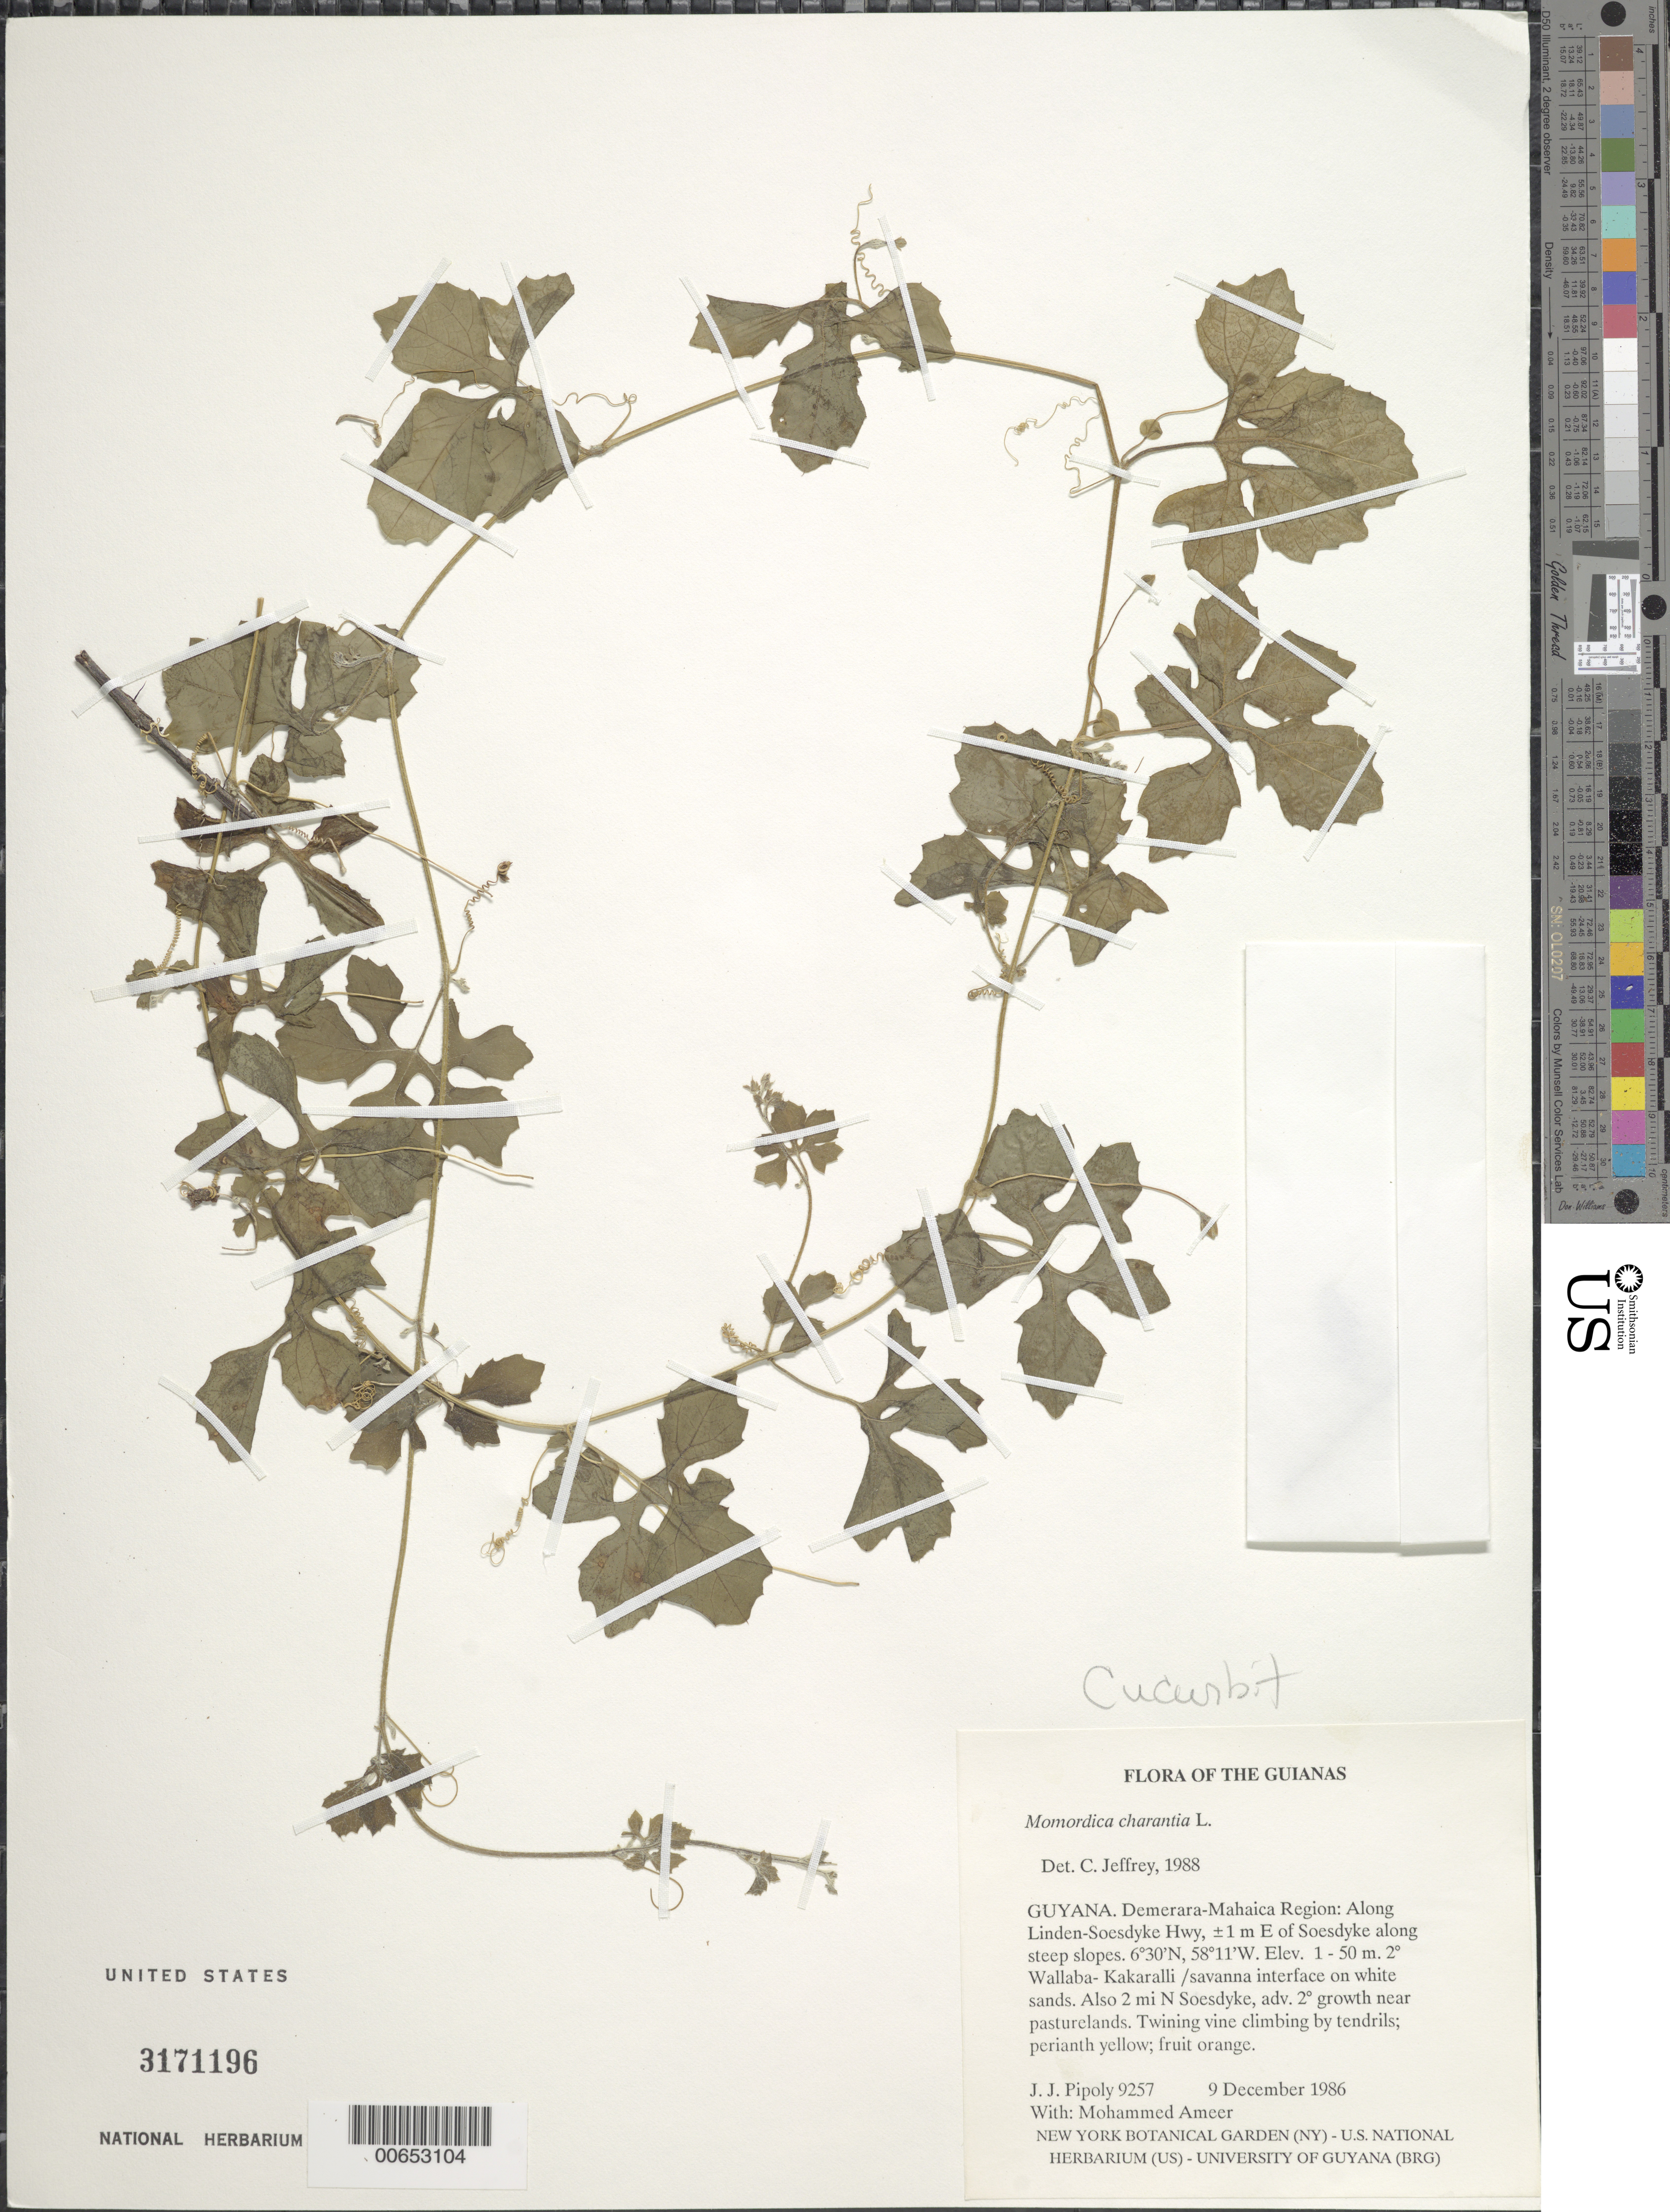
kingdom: Plantae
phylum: Tracheophyta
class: Magnoliopsida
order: Cucurbitales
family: Cucurbitaceae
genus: Momordica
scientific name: Momordica charantia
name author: L.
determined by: Jeffrey, C.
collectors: J. J. Pipoly & M. Ameer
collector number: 9257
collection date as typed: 9 December 1986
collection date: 1986-12-09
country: Guyana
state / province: Demerara-Mahaica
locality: Along Linden-Soesdyke Hwy, ±1 m E of Soesdyke along steep slopes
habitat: Secondary Wallaba-Kakaralli - savanna interface on white sands. Also 2 mi N Soesdyke, adv. secondary growth near pasturelands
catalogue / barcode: US 3171196